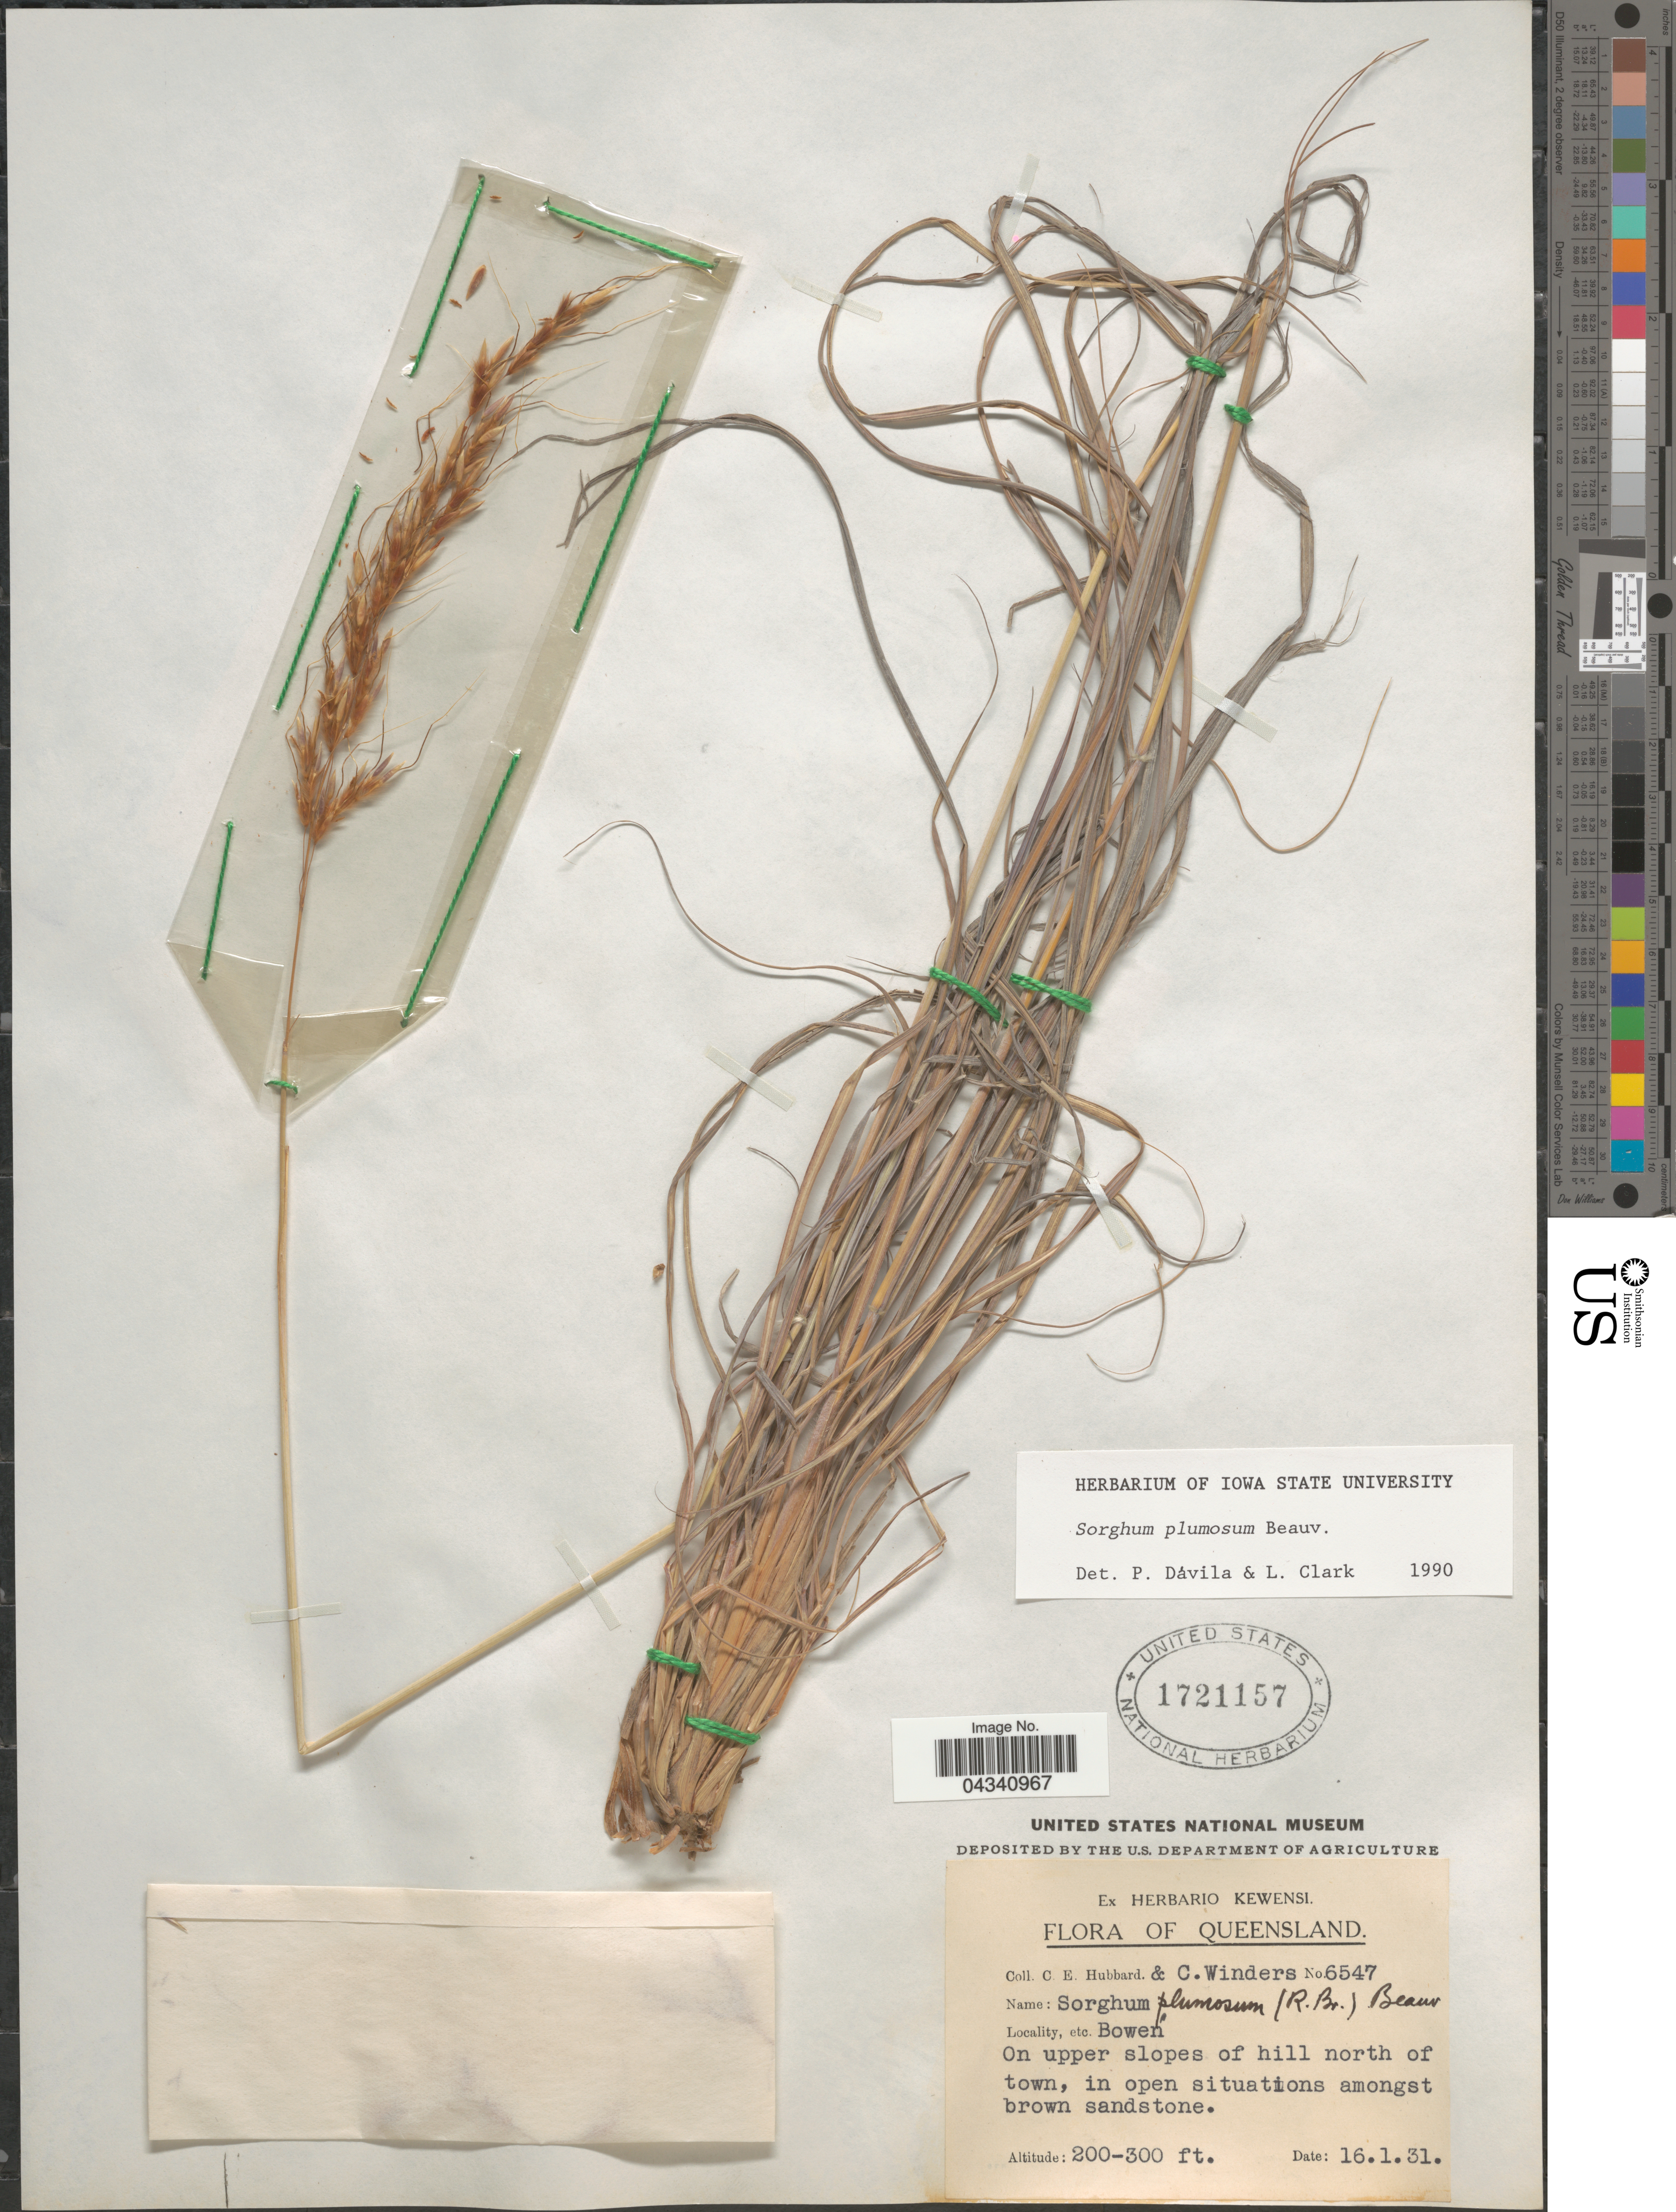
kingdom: Plantae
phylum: Tracheophyta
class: Liliopsida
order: Poales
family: Poaceae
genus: Sorghum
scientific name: Sorghum plumosum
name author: (R. Br.) P. Beauv.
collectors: C. E. Hubbard & C. Winders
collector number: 6547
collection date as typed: Transcribed d/m/y: 16/1/31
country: Australia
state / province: Queensland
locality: Bowen. On upper slopes of hill north of town, in open situations amongst brown sandstone.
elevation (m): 61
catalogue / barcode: US 1721157